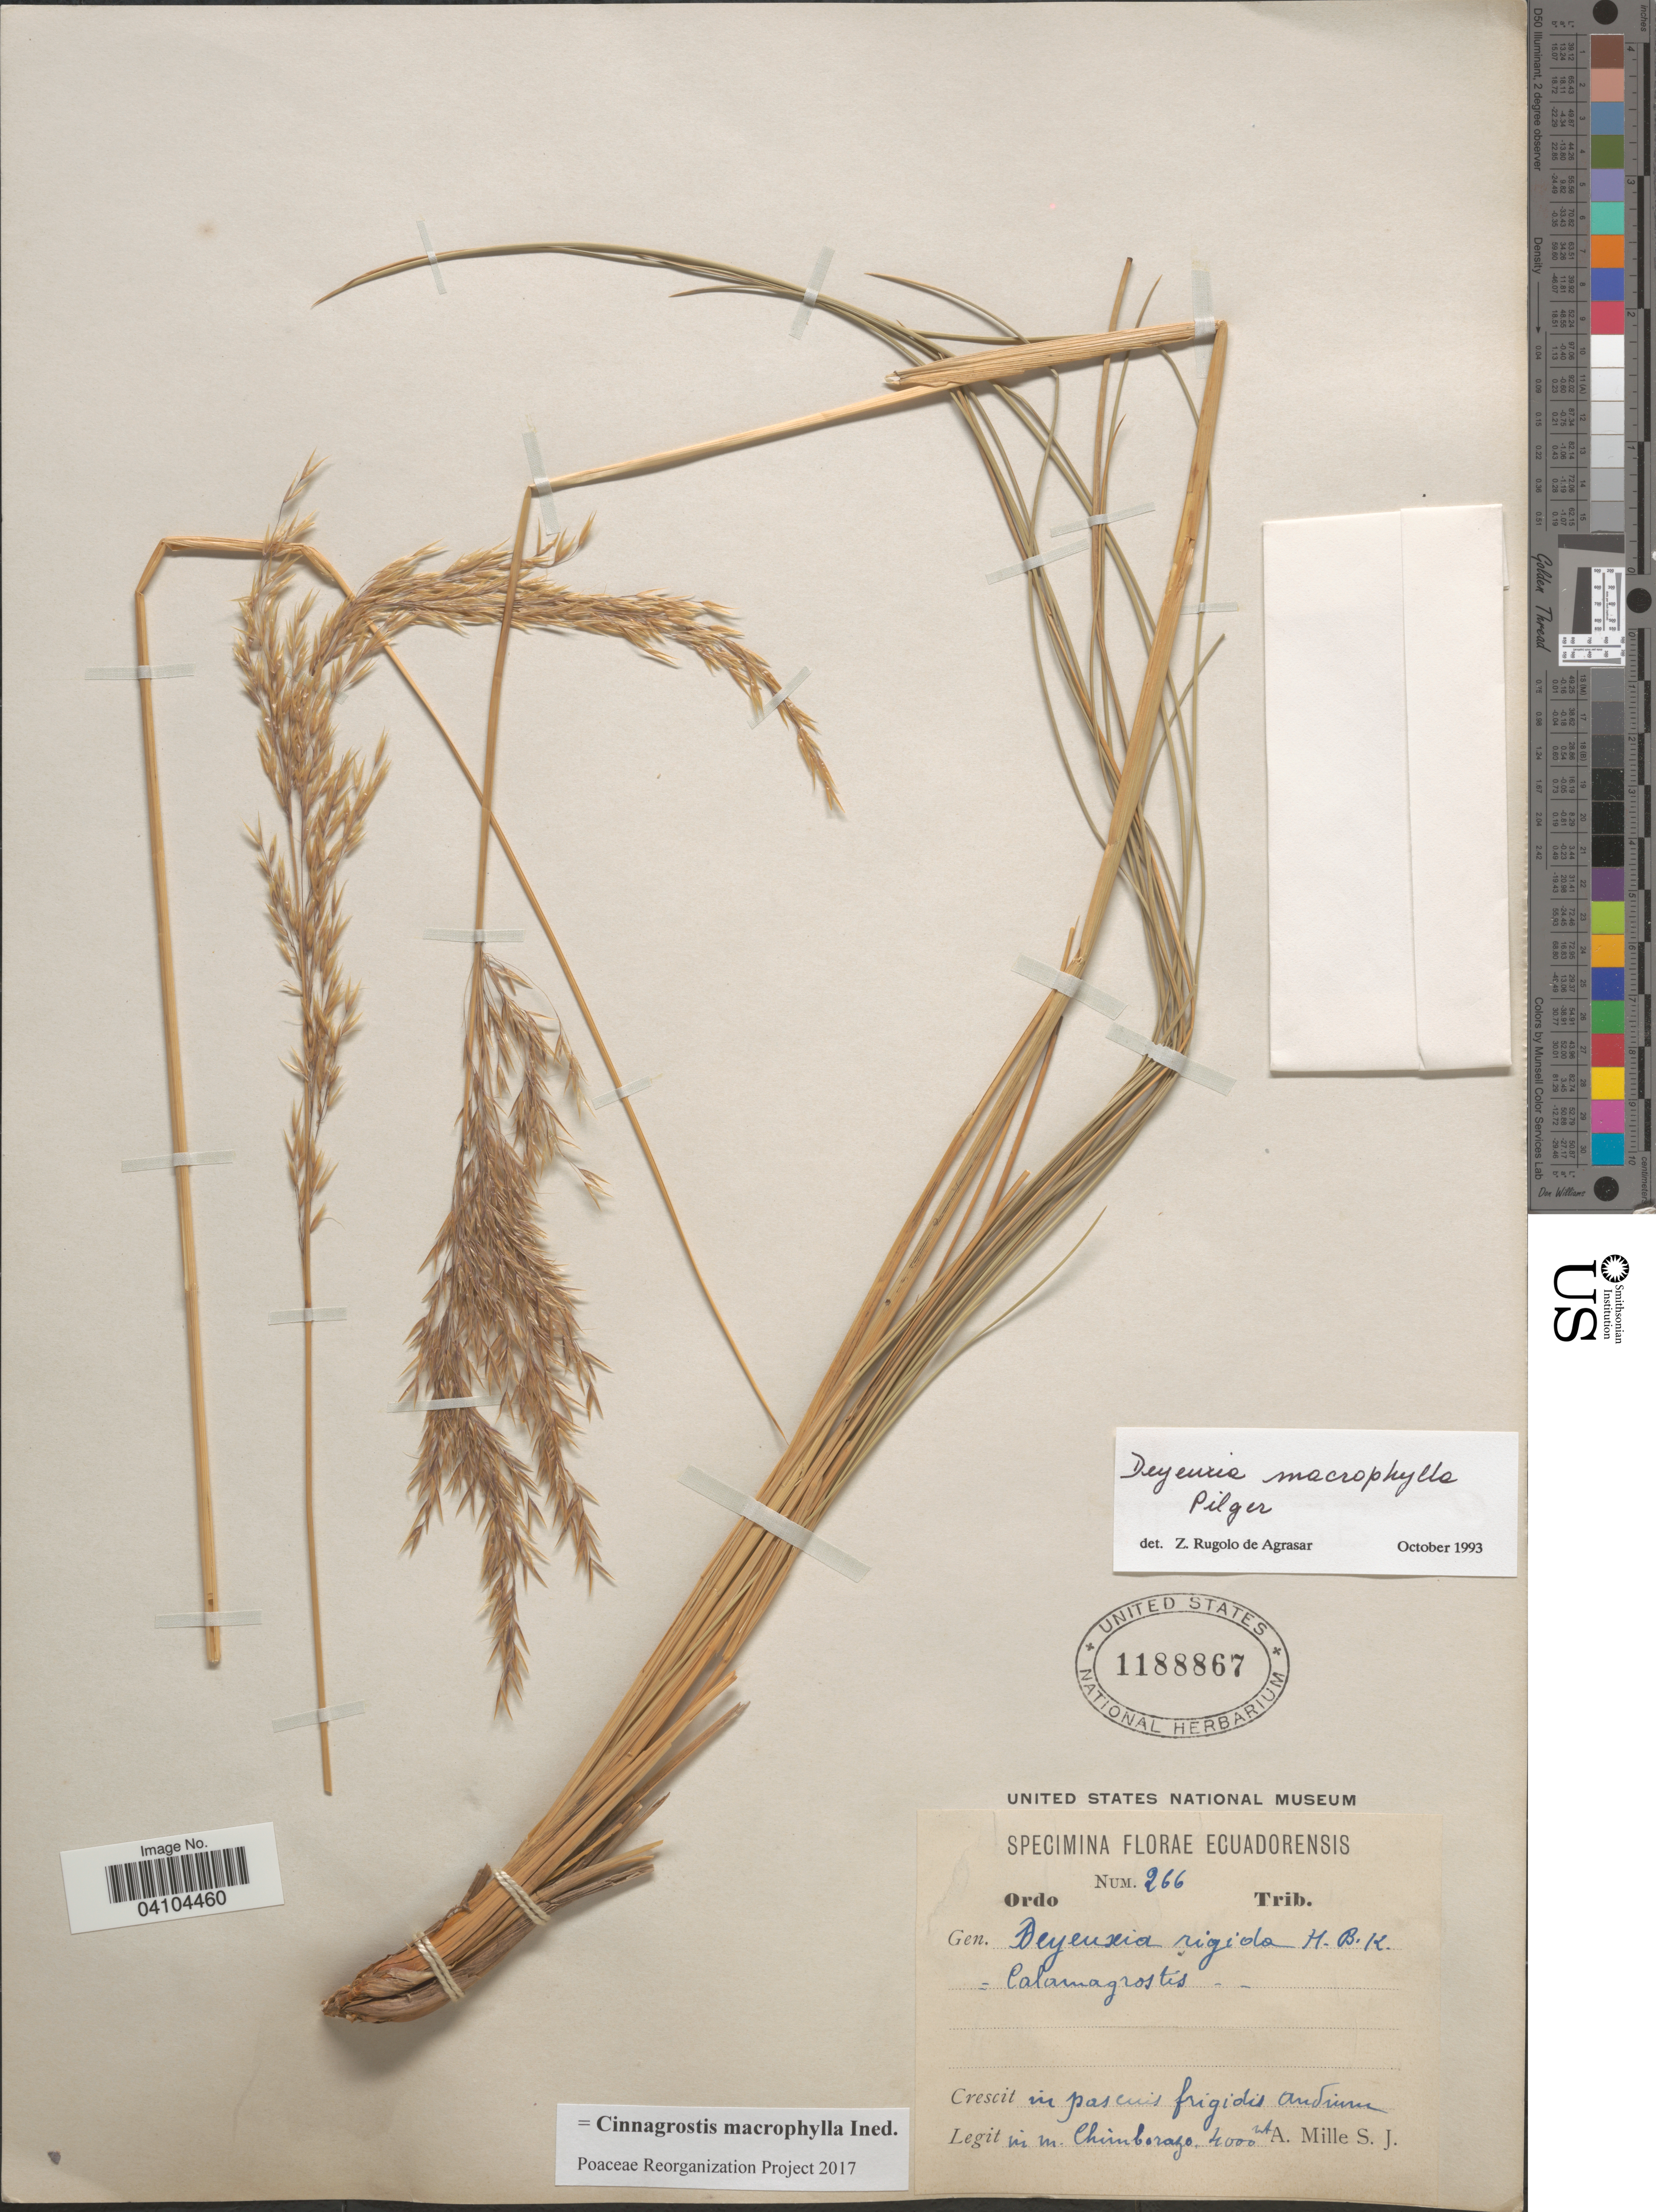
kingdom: Plantae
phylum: Tracheophyta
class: Liliopsida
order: Poales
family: Poaceae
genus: Cinnagrostis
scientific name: Cinnagrostis macrophylla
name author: (Pilg.) P.M. Peterson et al.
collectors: A. Mille S.J.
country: Ecuador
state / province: Chimborazo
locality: Ecuadorensis. In pascuis frigidis andine [interpreted] in m. Chimborazo.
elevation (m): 4000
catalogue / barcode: US 1188867